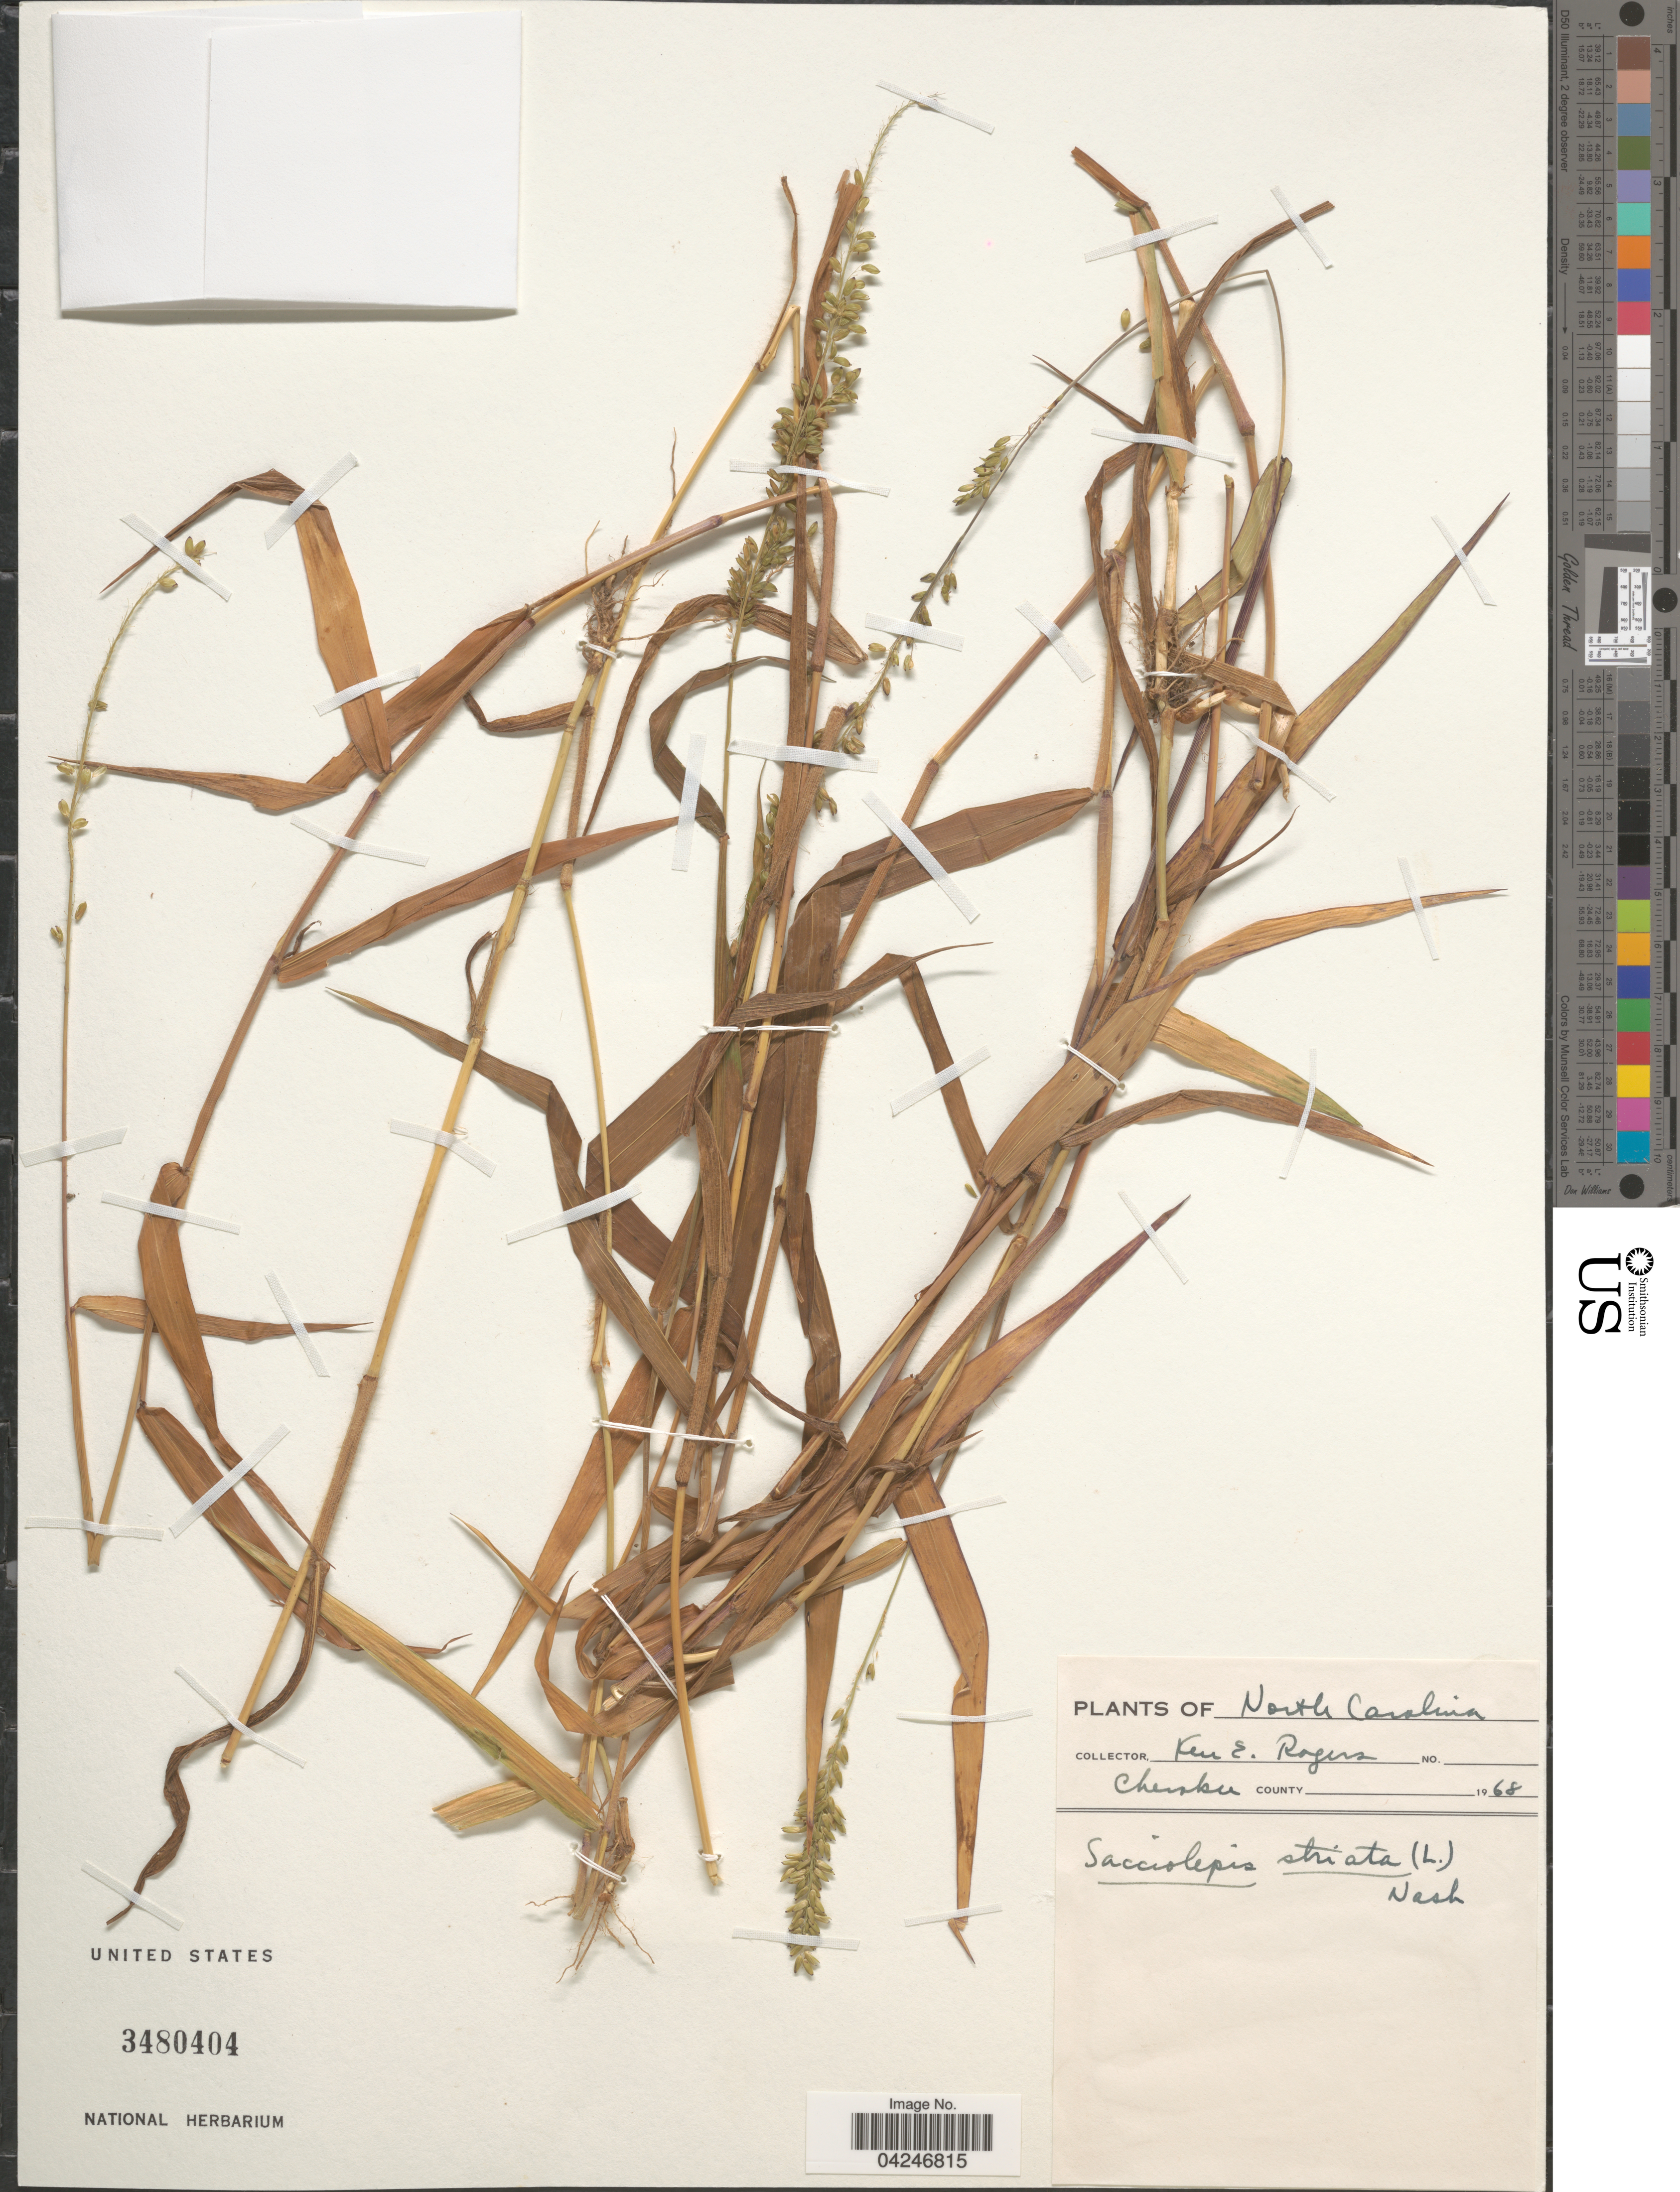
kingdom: Plantae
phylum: Tracheophyta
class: Liliopsida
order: Poales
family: Poaceae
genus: Sacciolepis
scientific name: Sacciolepis striata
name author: (L.) Nash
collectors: K. Rogers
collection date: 1968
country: United States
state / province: North Carolina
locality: Cherokee County.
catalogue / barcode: US 3480404